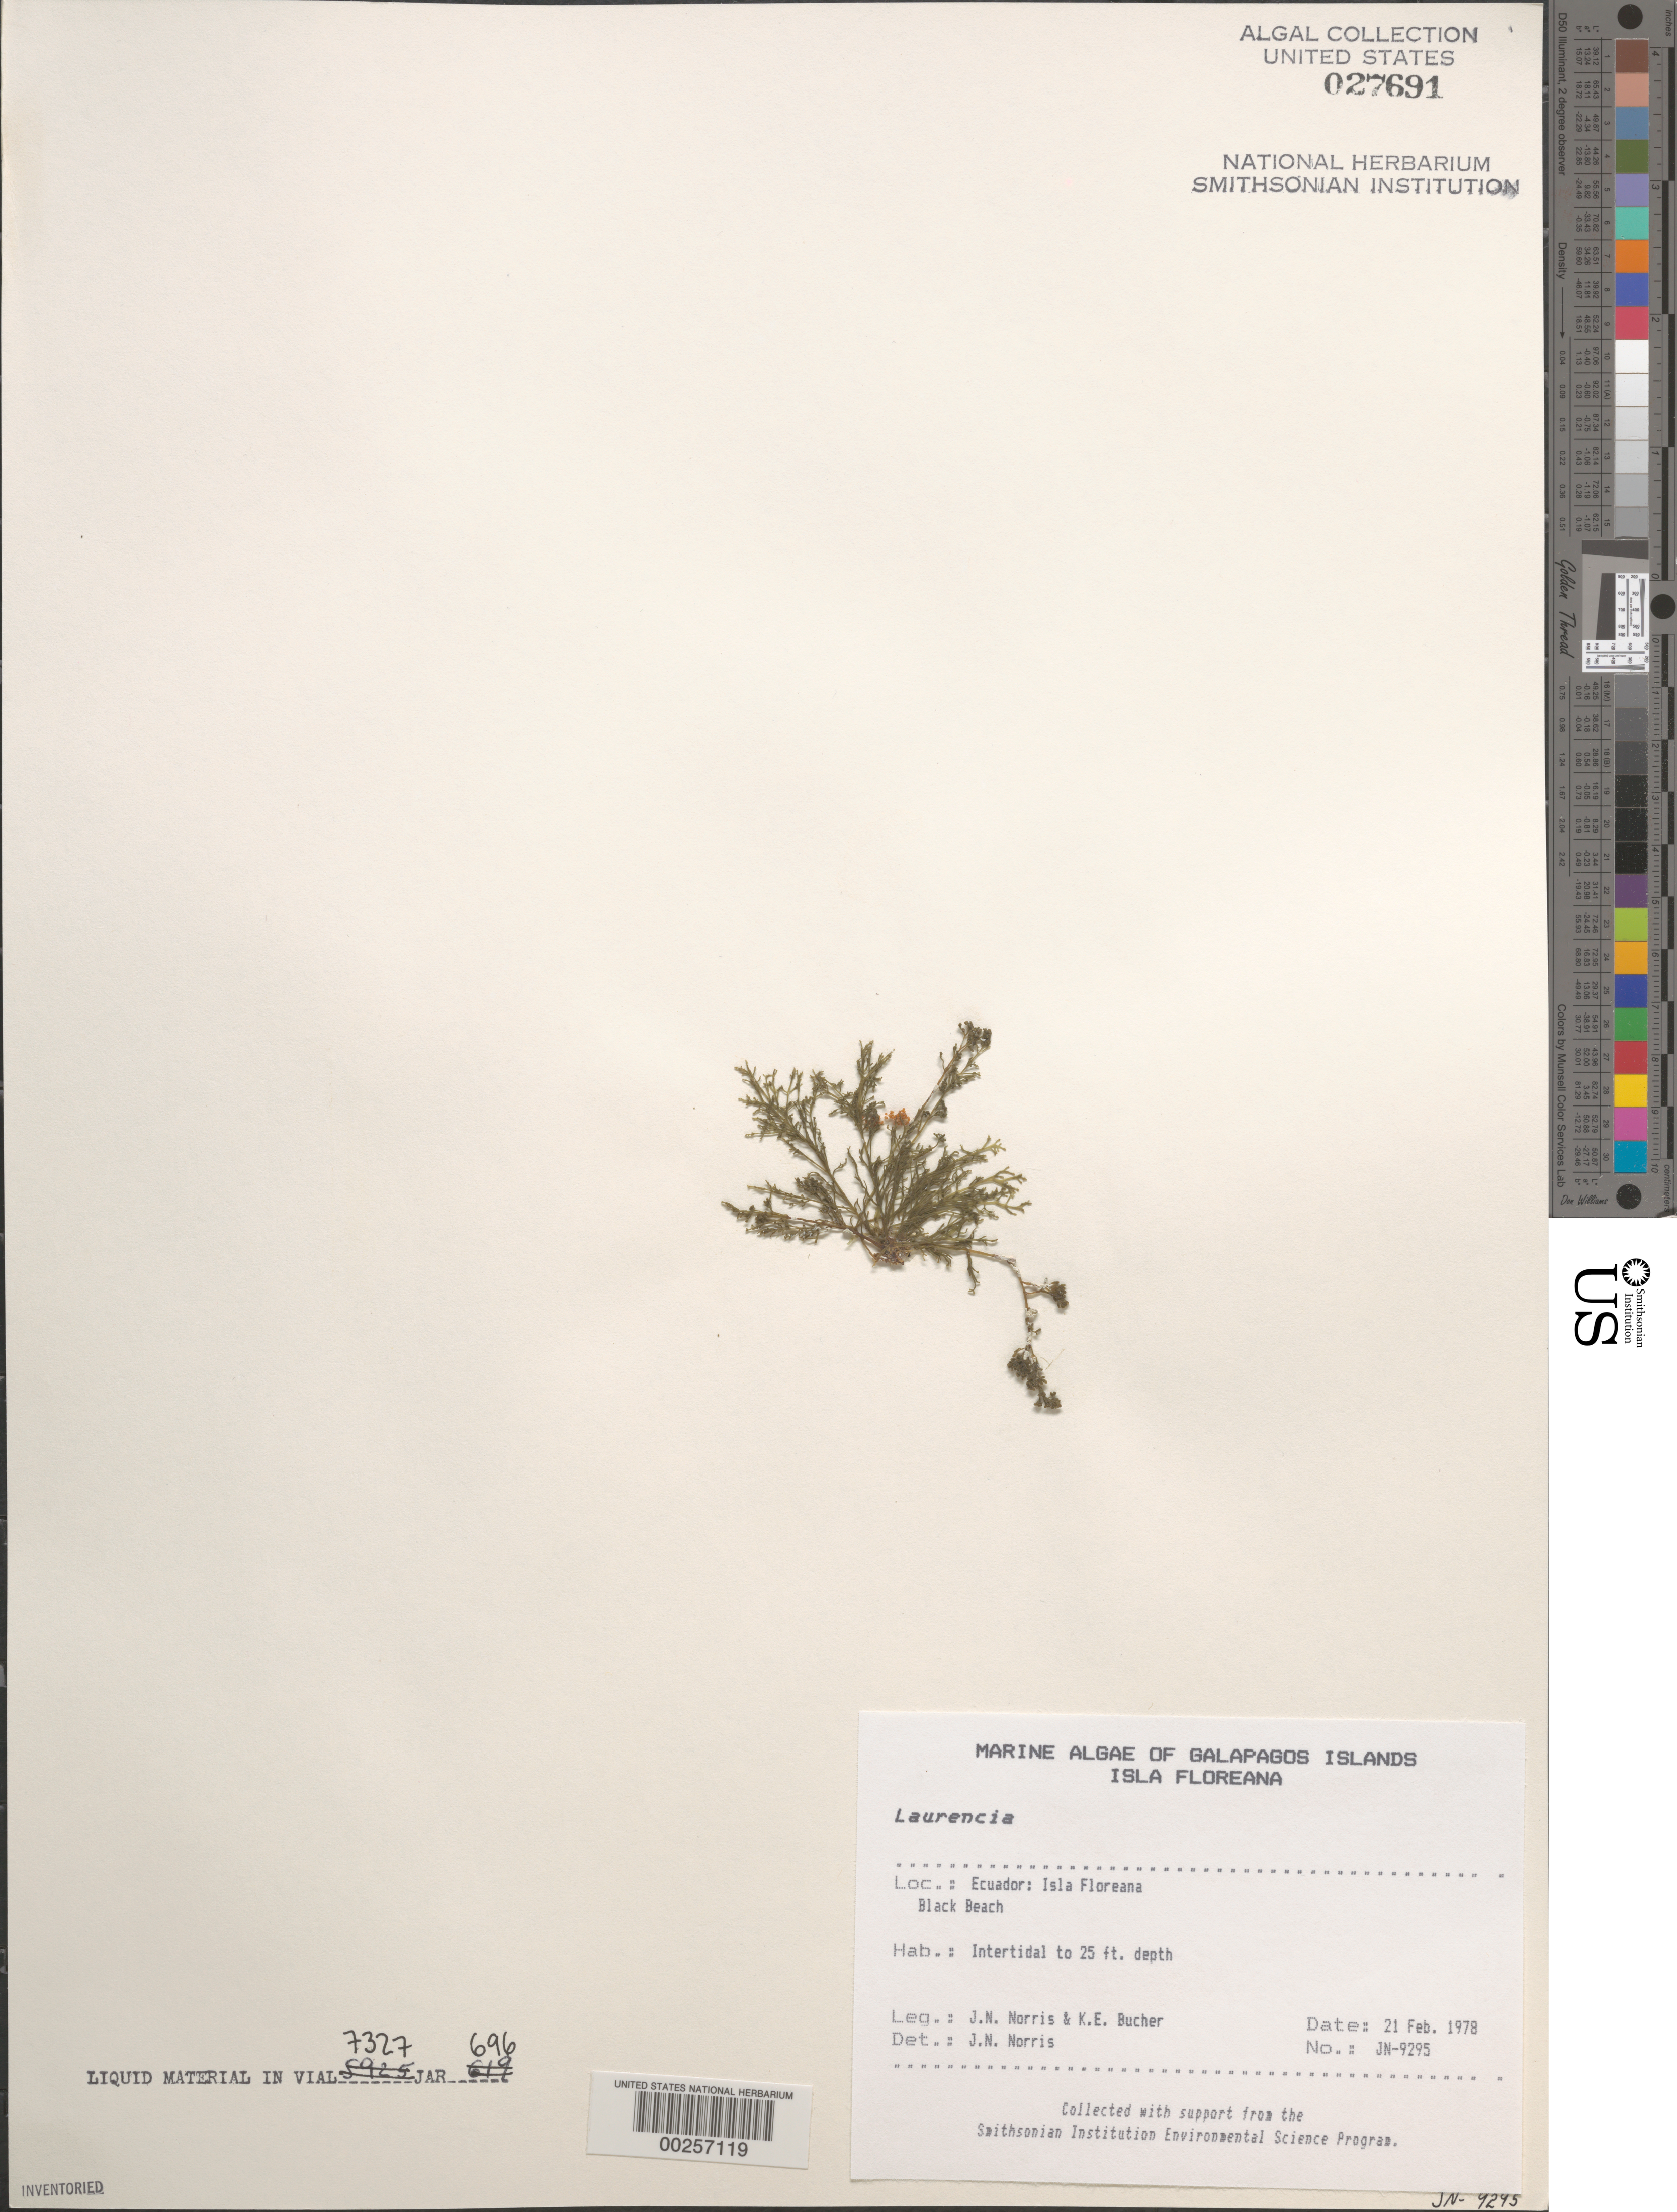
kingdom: Plantae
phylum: Rhodophyta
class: Florideophyceae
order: Ceramiales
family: Rhodomelaceae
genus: Laurencia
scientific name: Laurencia sp.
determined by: Norris, James N.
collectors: J. N. Norris & K. E. Bucher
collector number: JN-9295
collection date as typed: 21 Feb 1978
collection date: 1978-02-21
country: Ecuador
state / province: Colón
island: Floreana [Charles, Santa Maria]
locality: Black Beach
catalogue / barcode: US 27691